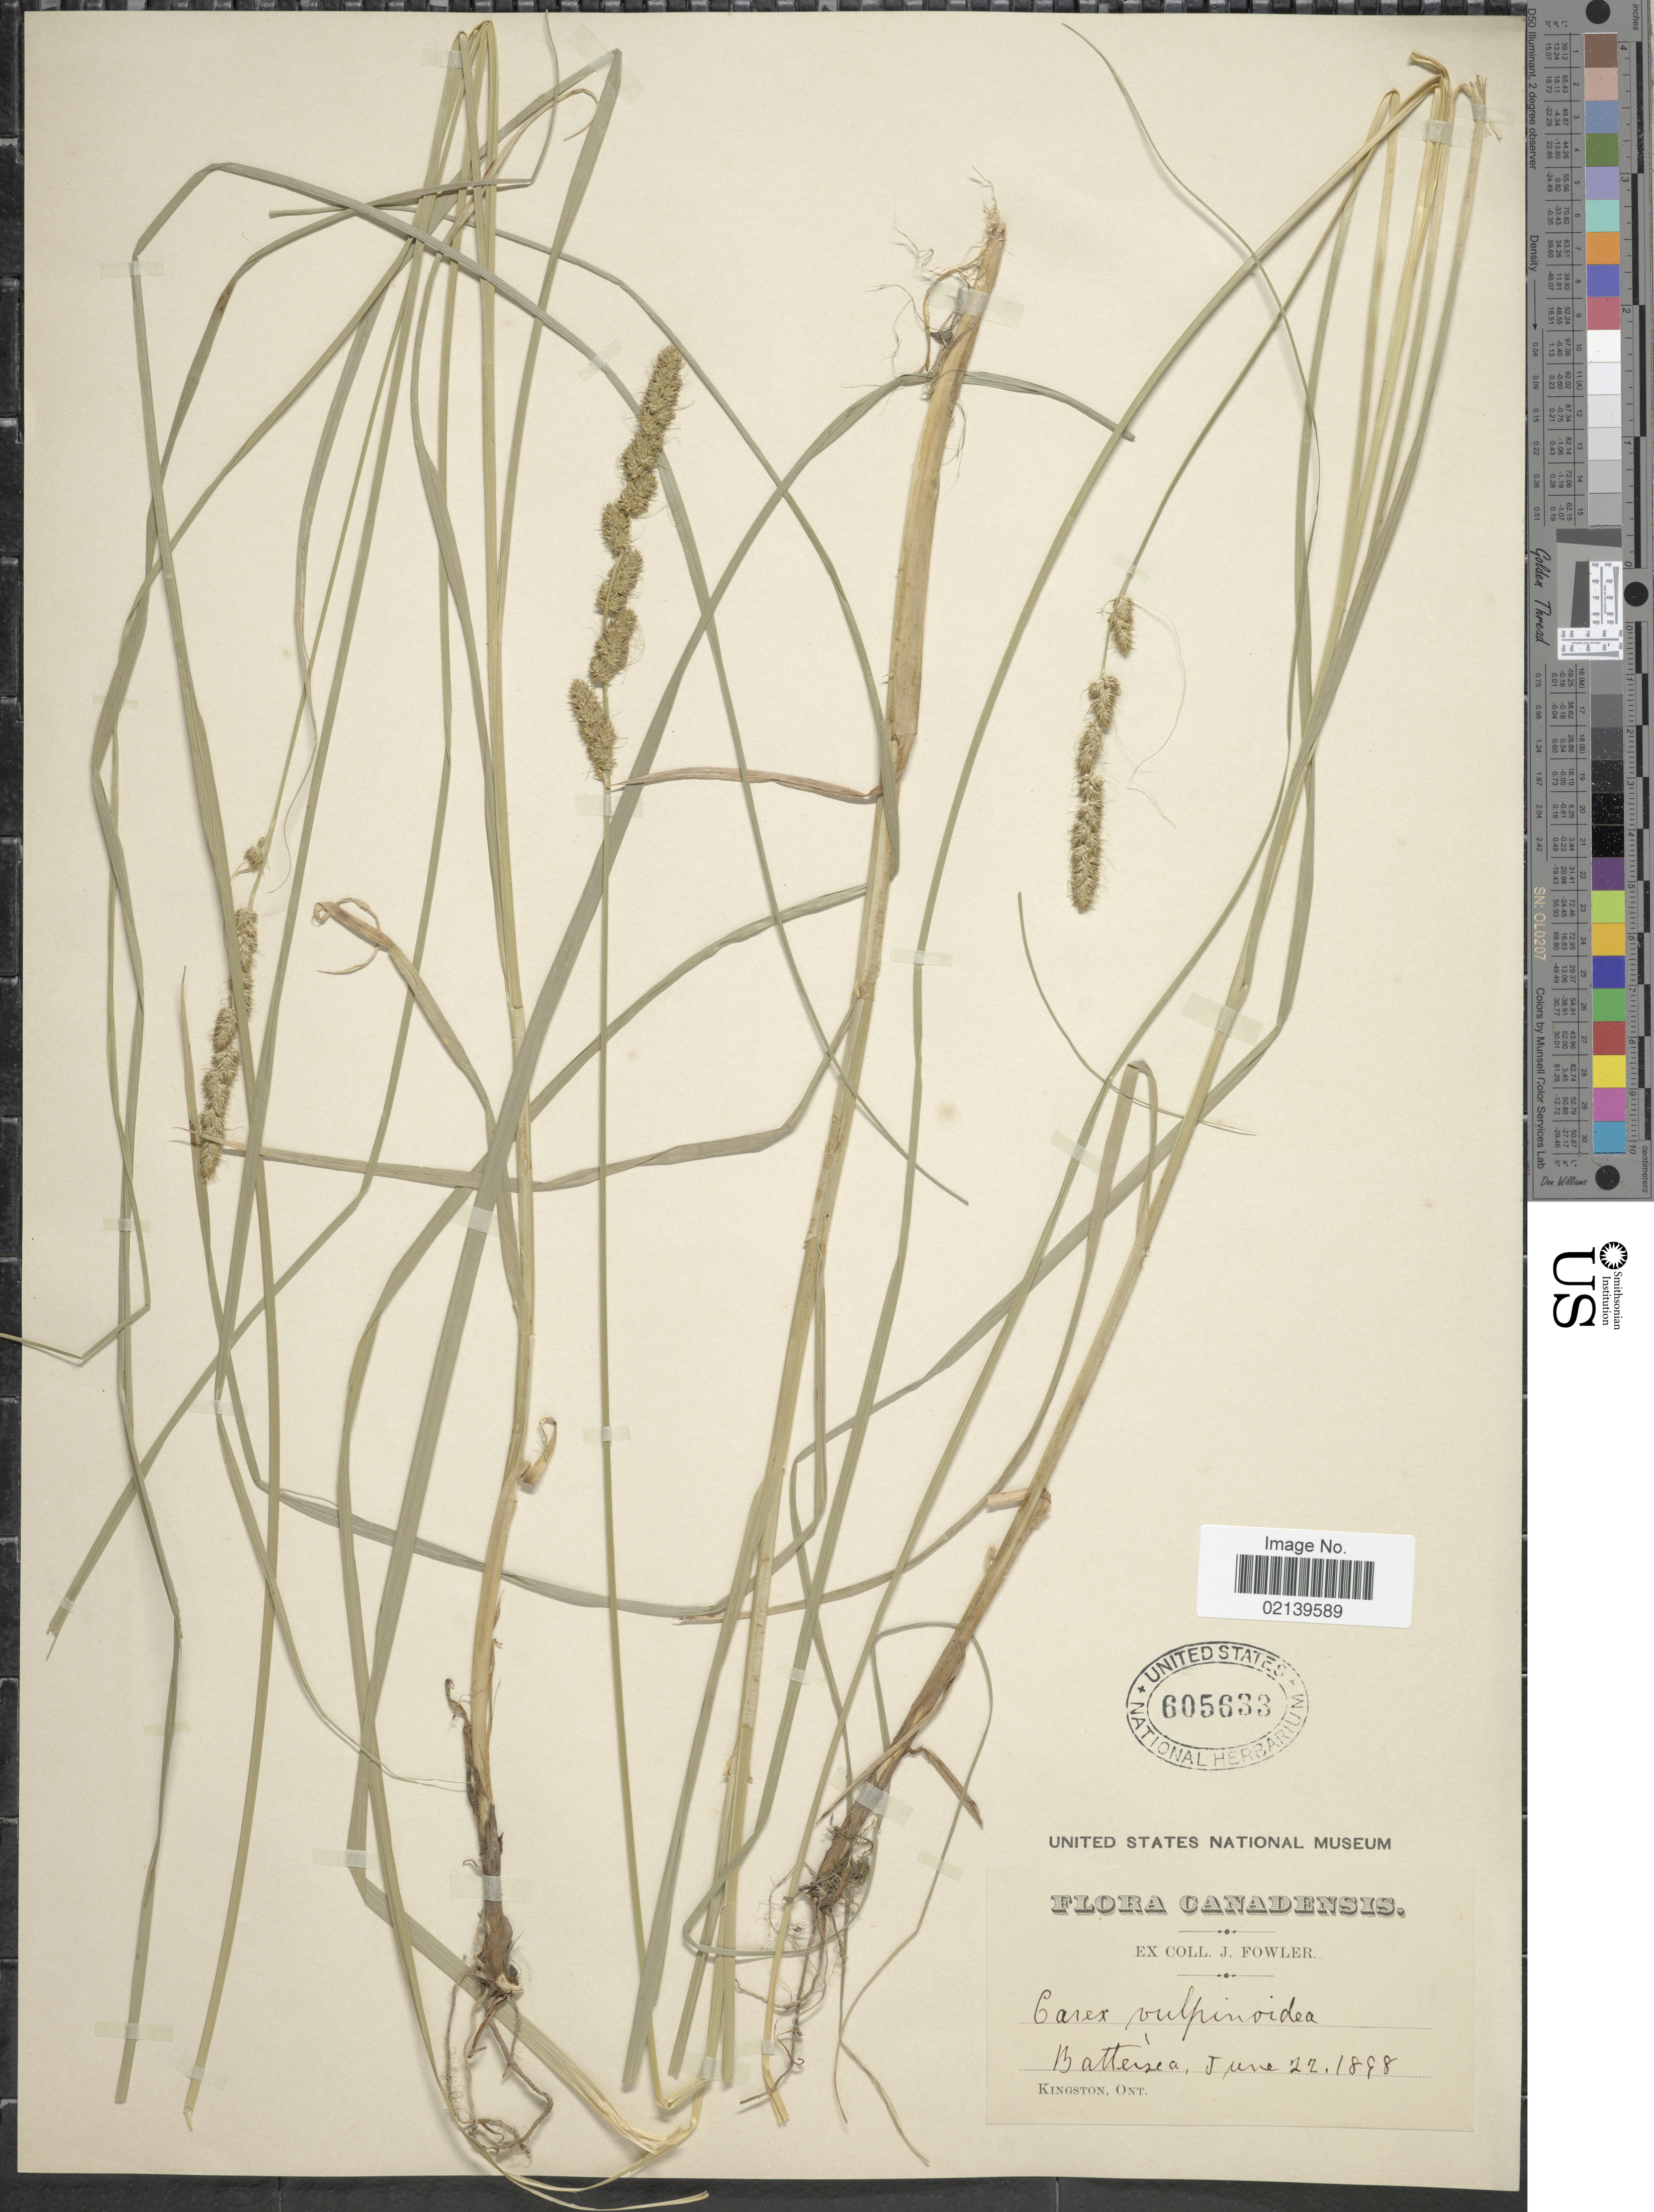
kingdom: Plantae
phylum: Tracheophyta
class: Liliopsida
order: Poales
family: Cyperaceae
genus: Carex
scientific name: Carex vulpinoidea Michx.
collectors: J. P. Fowler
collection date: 1898-06-22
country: Canada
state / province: Ontario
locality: Battersea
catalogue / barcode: US 605633